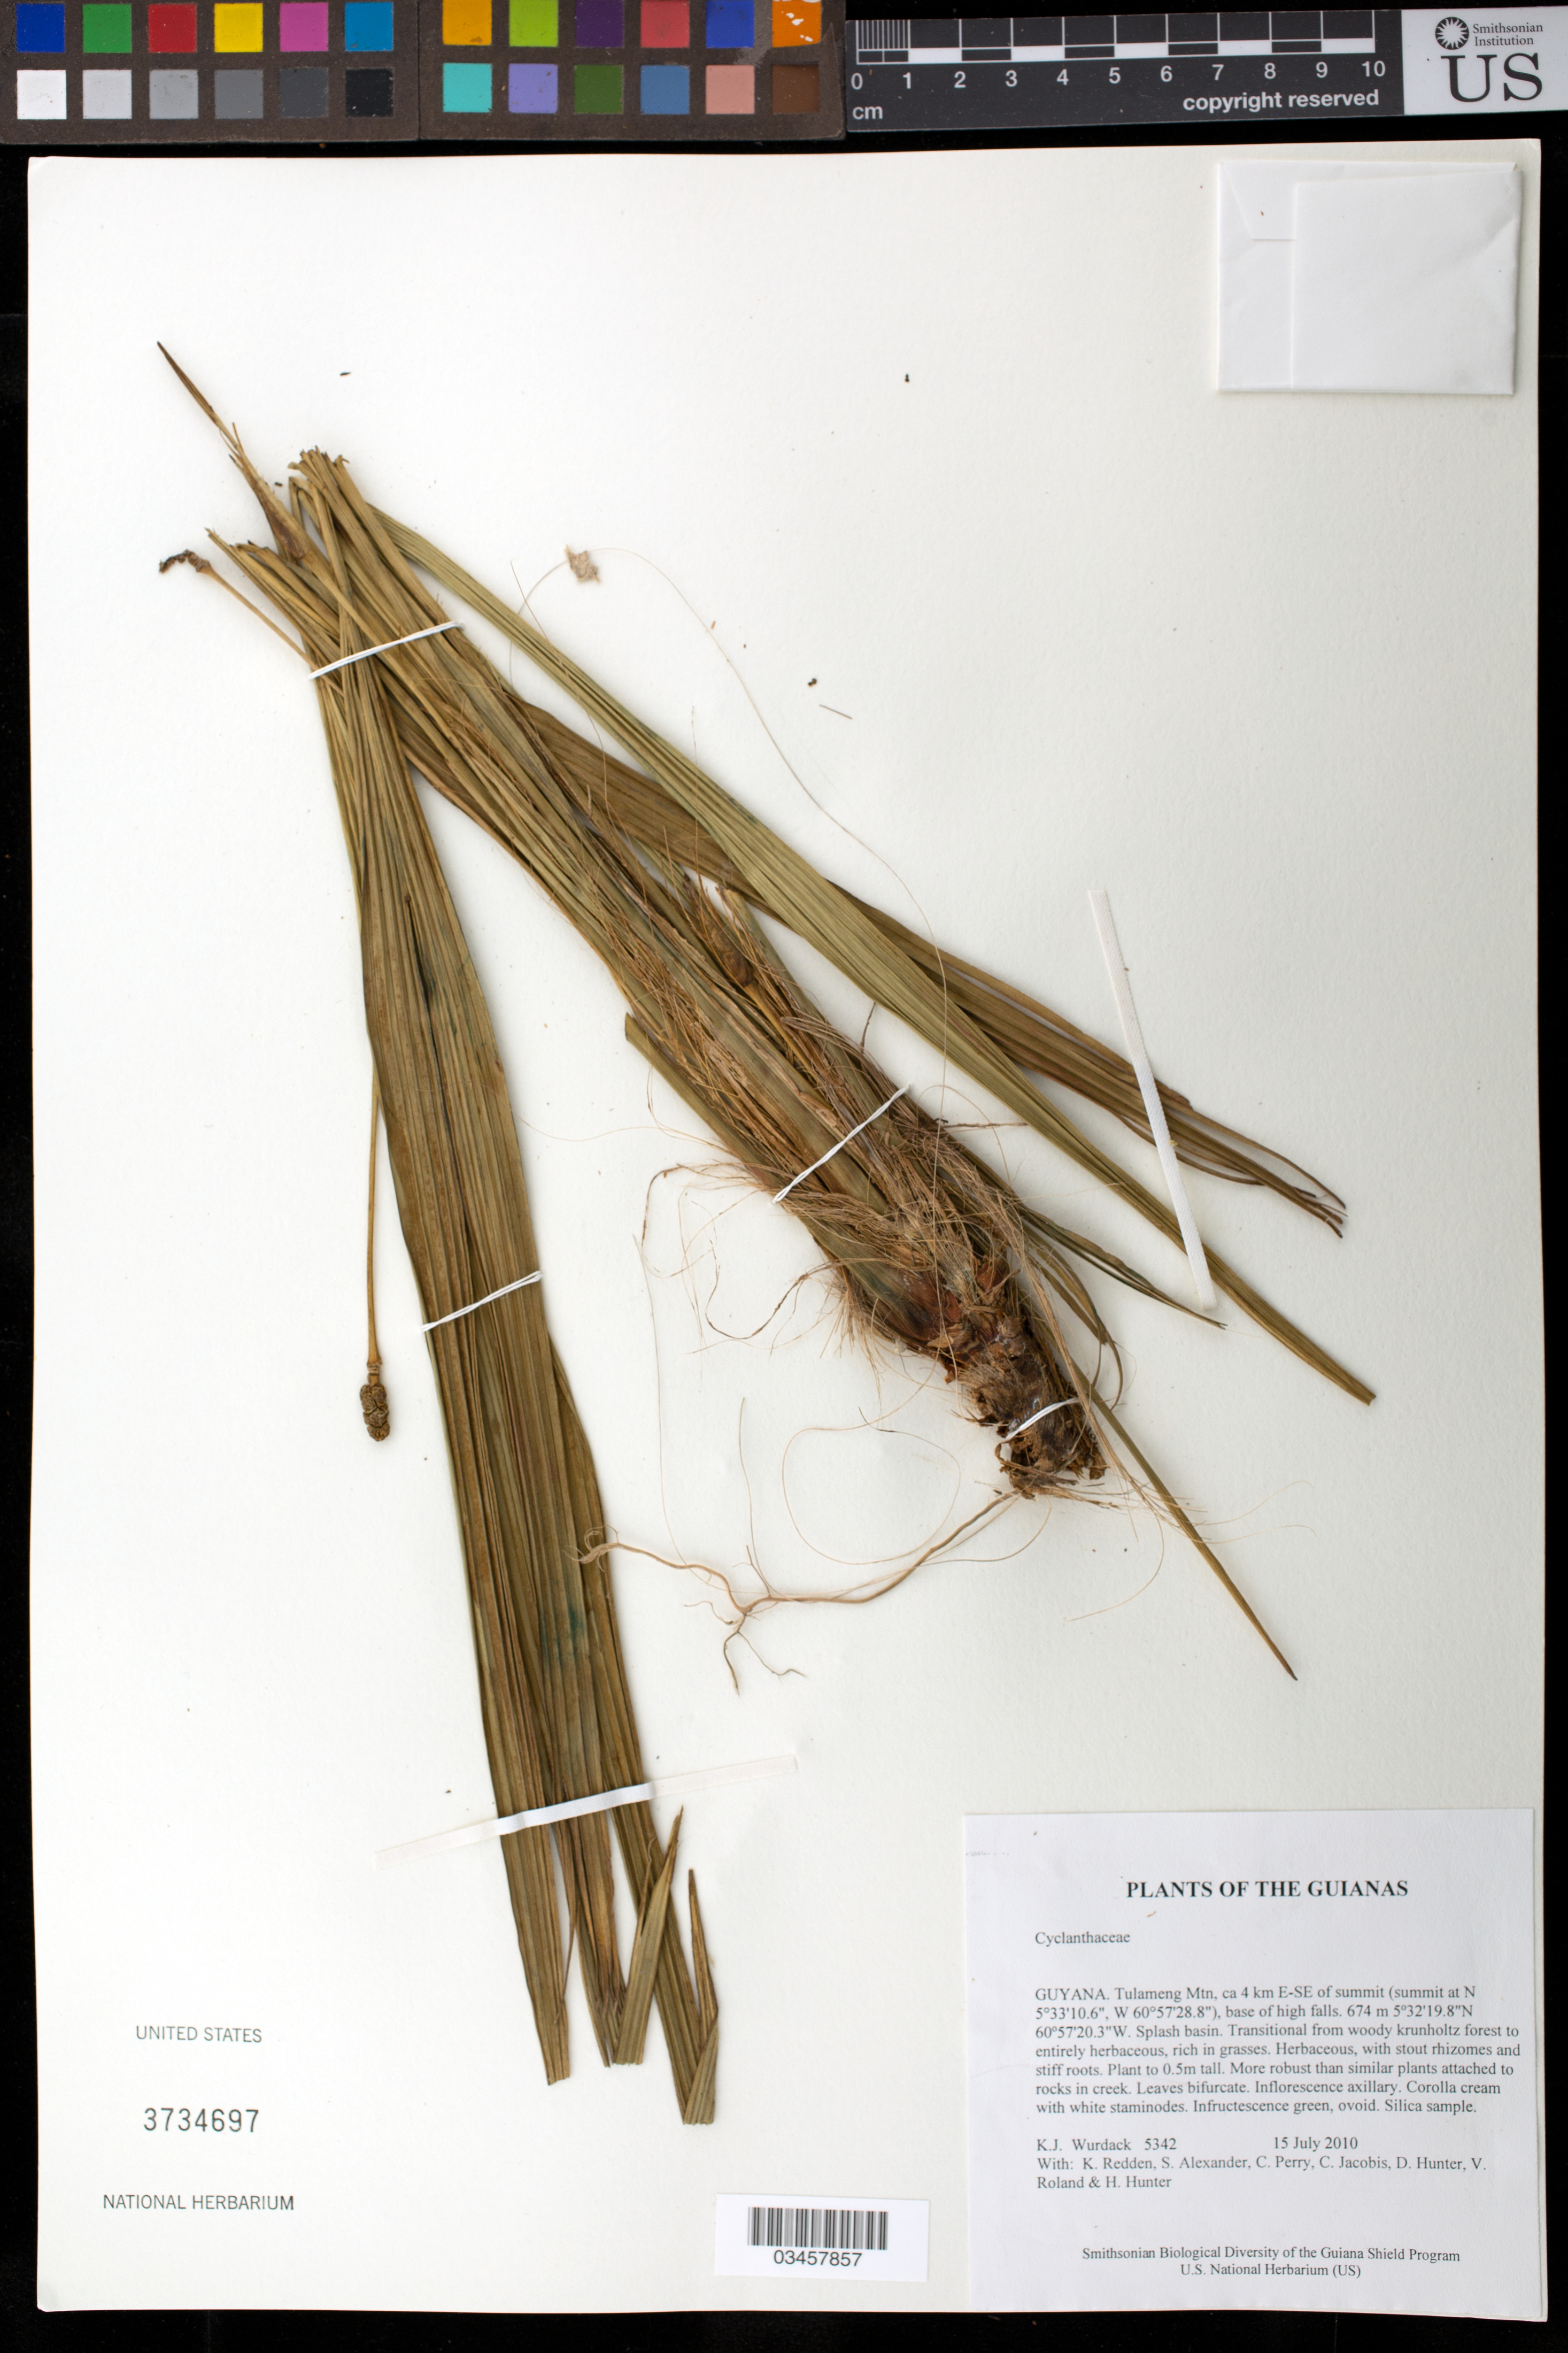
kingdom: Plantae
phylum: Tracheophyta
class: Liliopsida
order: Pandanales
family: Cyclanthaceae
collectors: K. Wurdack, K. M. Redden, S. N. Alexander, C. Perry, C. Jacobis, D. Hunter, V. Roland & H. Hunter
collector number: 5342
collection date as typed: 15 July 2010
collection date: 2010-07-15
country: Guyana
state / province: Cuyuni-Mazaruni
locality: Tulameng Mtn, ca 4 km E-SE of summit (summit at N 5°33'10.6", W 60°57'28.8"), base of high falls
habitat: Splash basin. Transitional from woody krunholtz forest to entirely herbaceous, rich in grasses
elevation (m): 674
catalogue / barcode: US 3734697